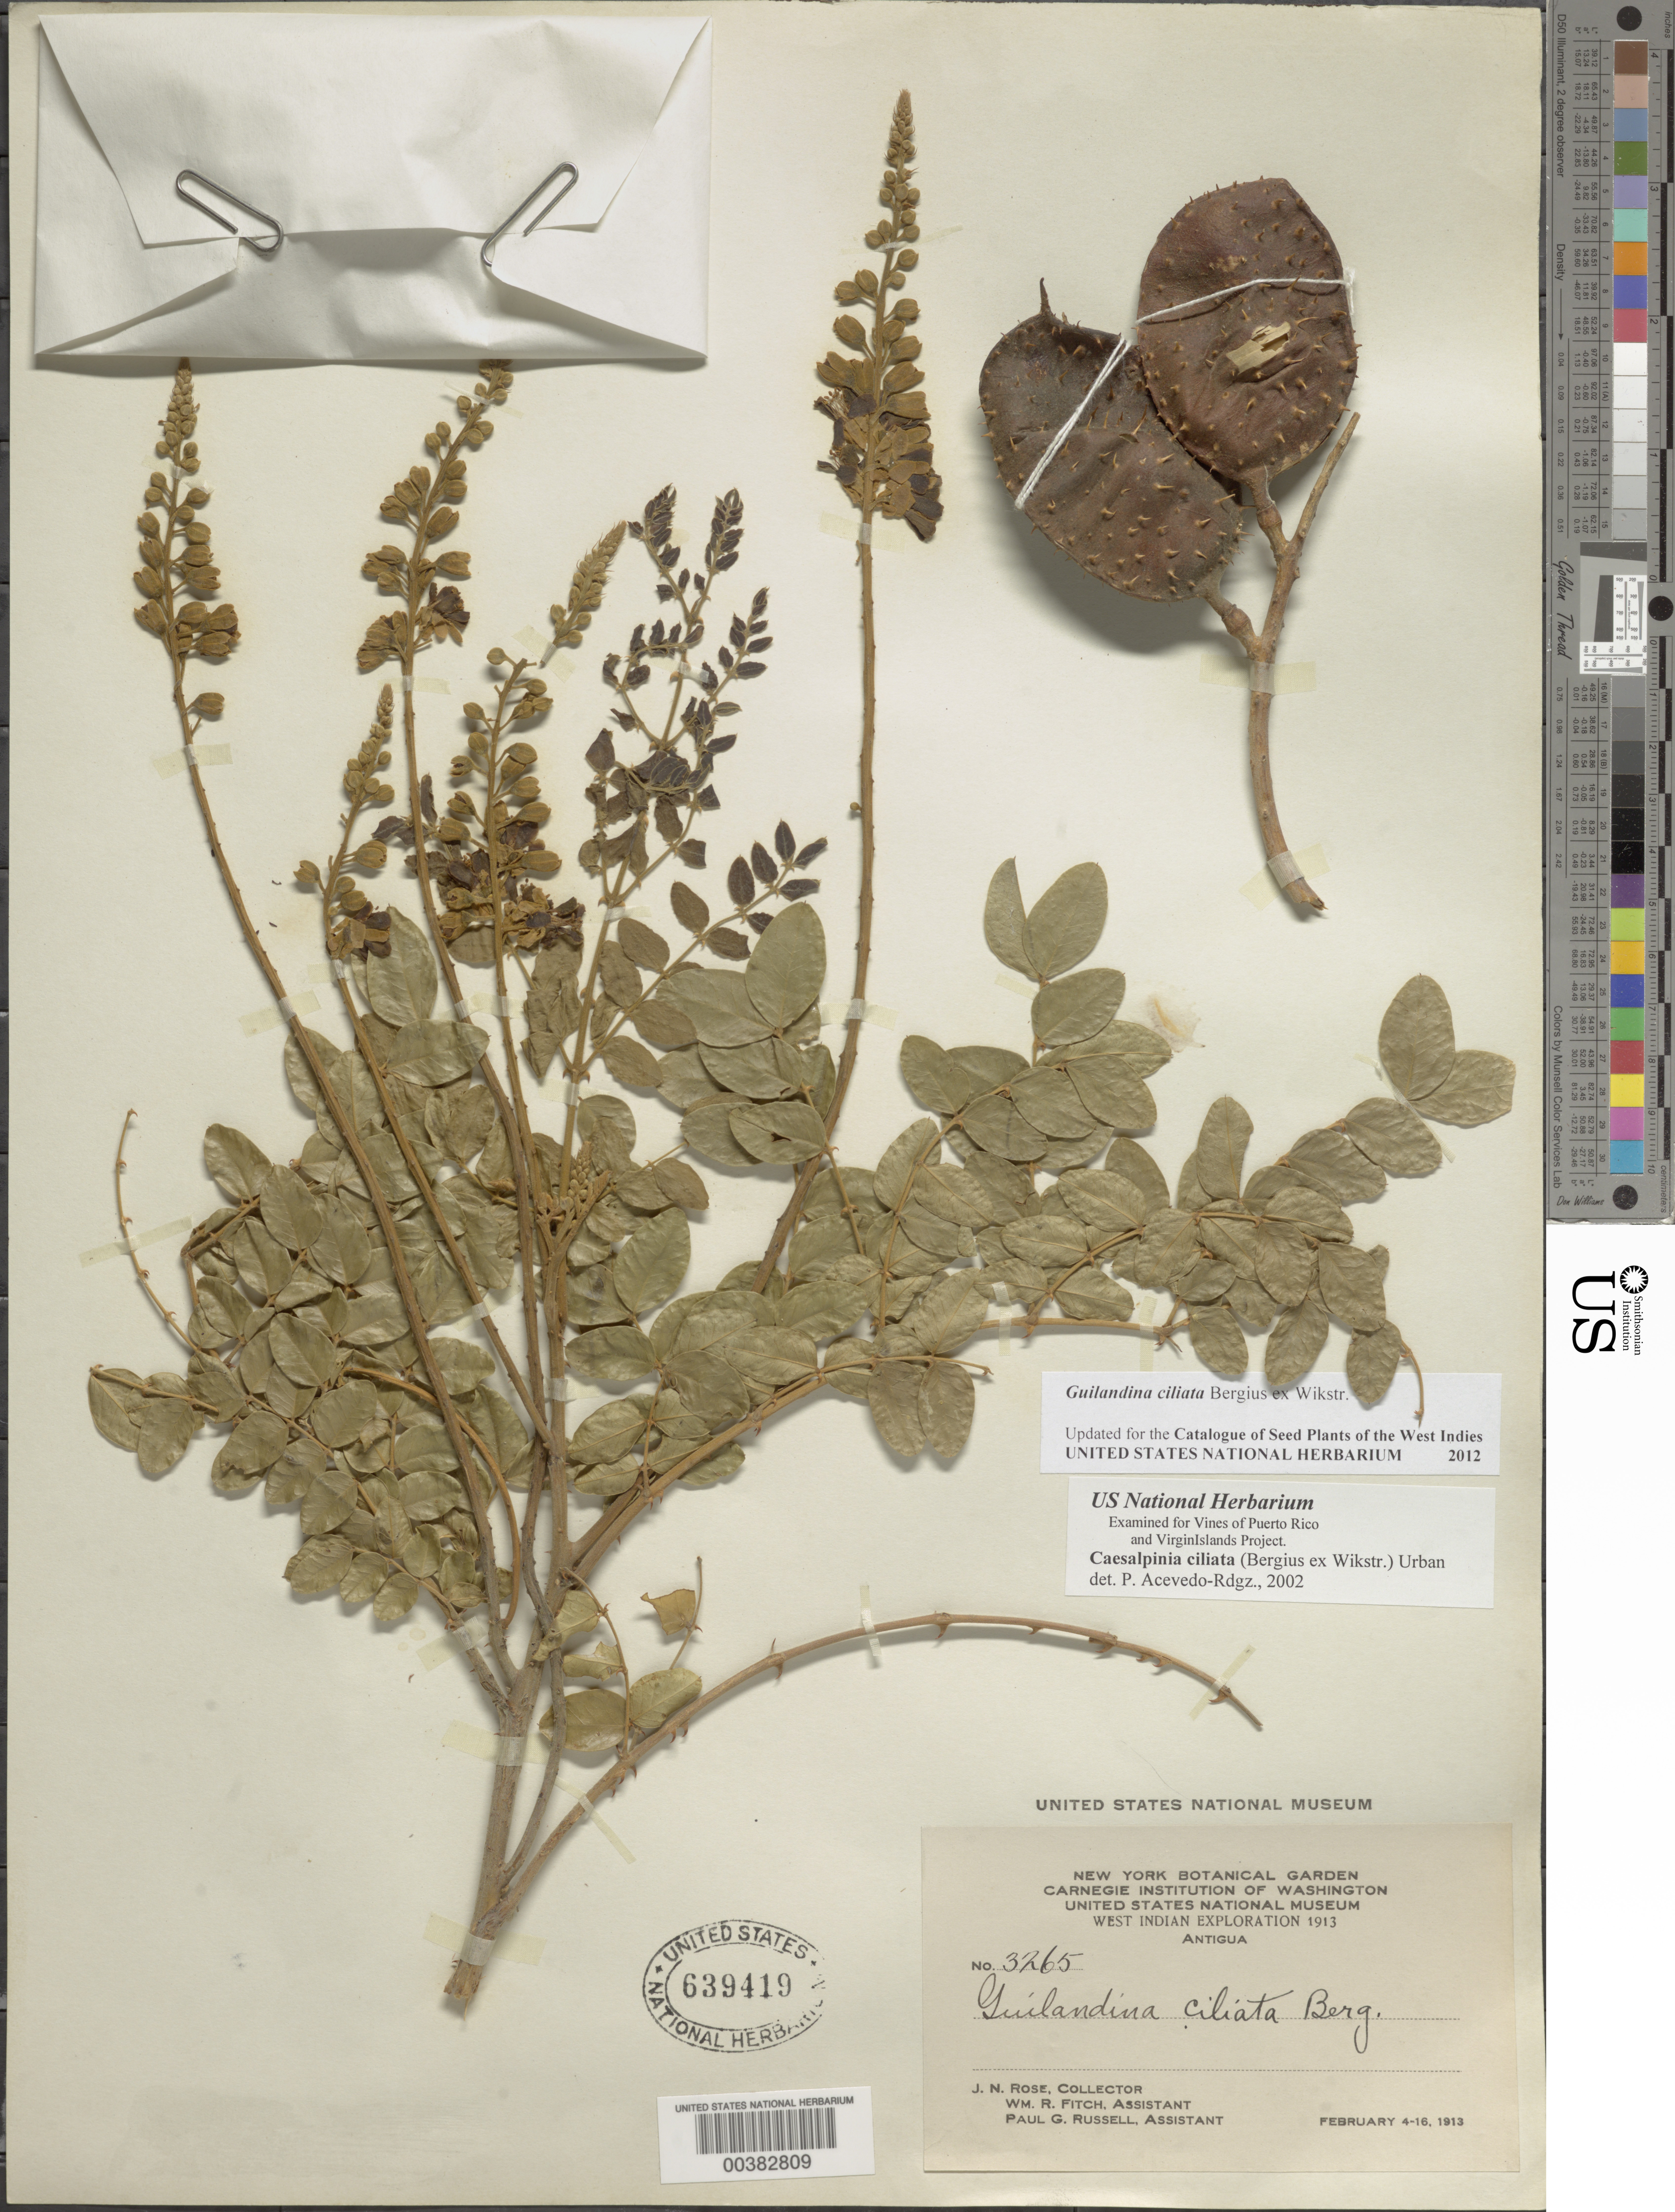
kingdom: Plantae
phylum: Tracheophyta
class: Magnoliopsida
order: Fabales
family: Fabaceae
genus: Guilandina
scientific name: Guilandina ciliata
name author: Bergius ex Wikstr.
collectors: J. N. Rose, W. R. Fitch & P. G. Russell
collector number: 3265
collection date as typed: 04 Feb 1913 to 16 Feb 1913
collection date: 1913-02-04/1913-02-16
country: Antigua and Barbuda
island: Antigua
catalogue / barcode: US 639419